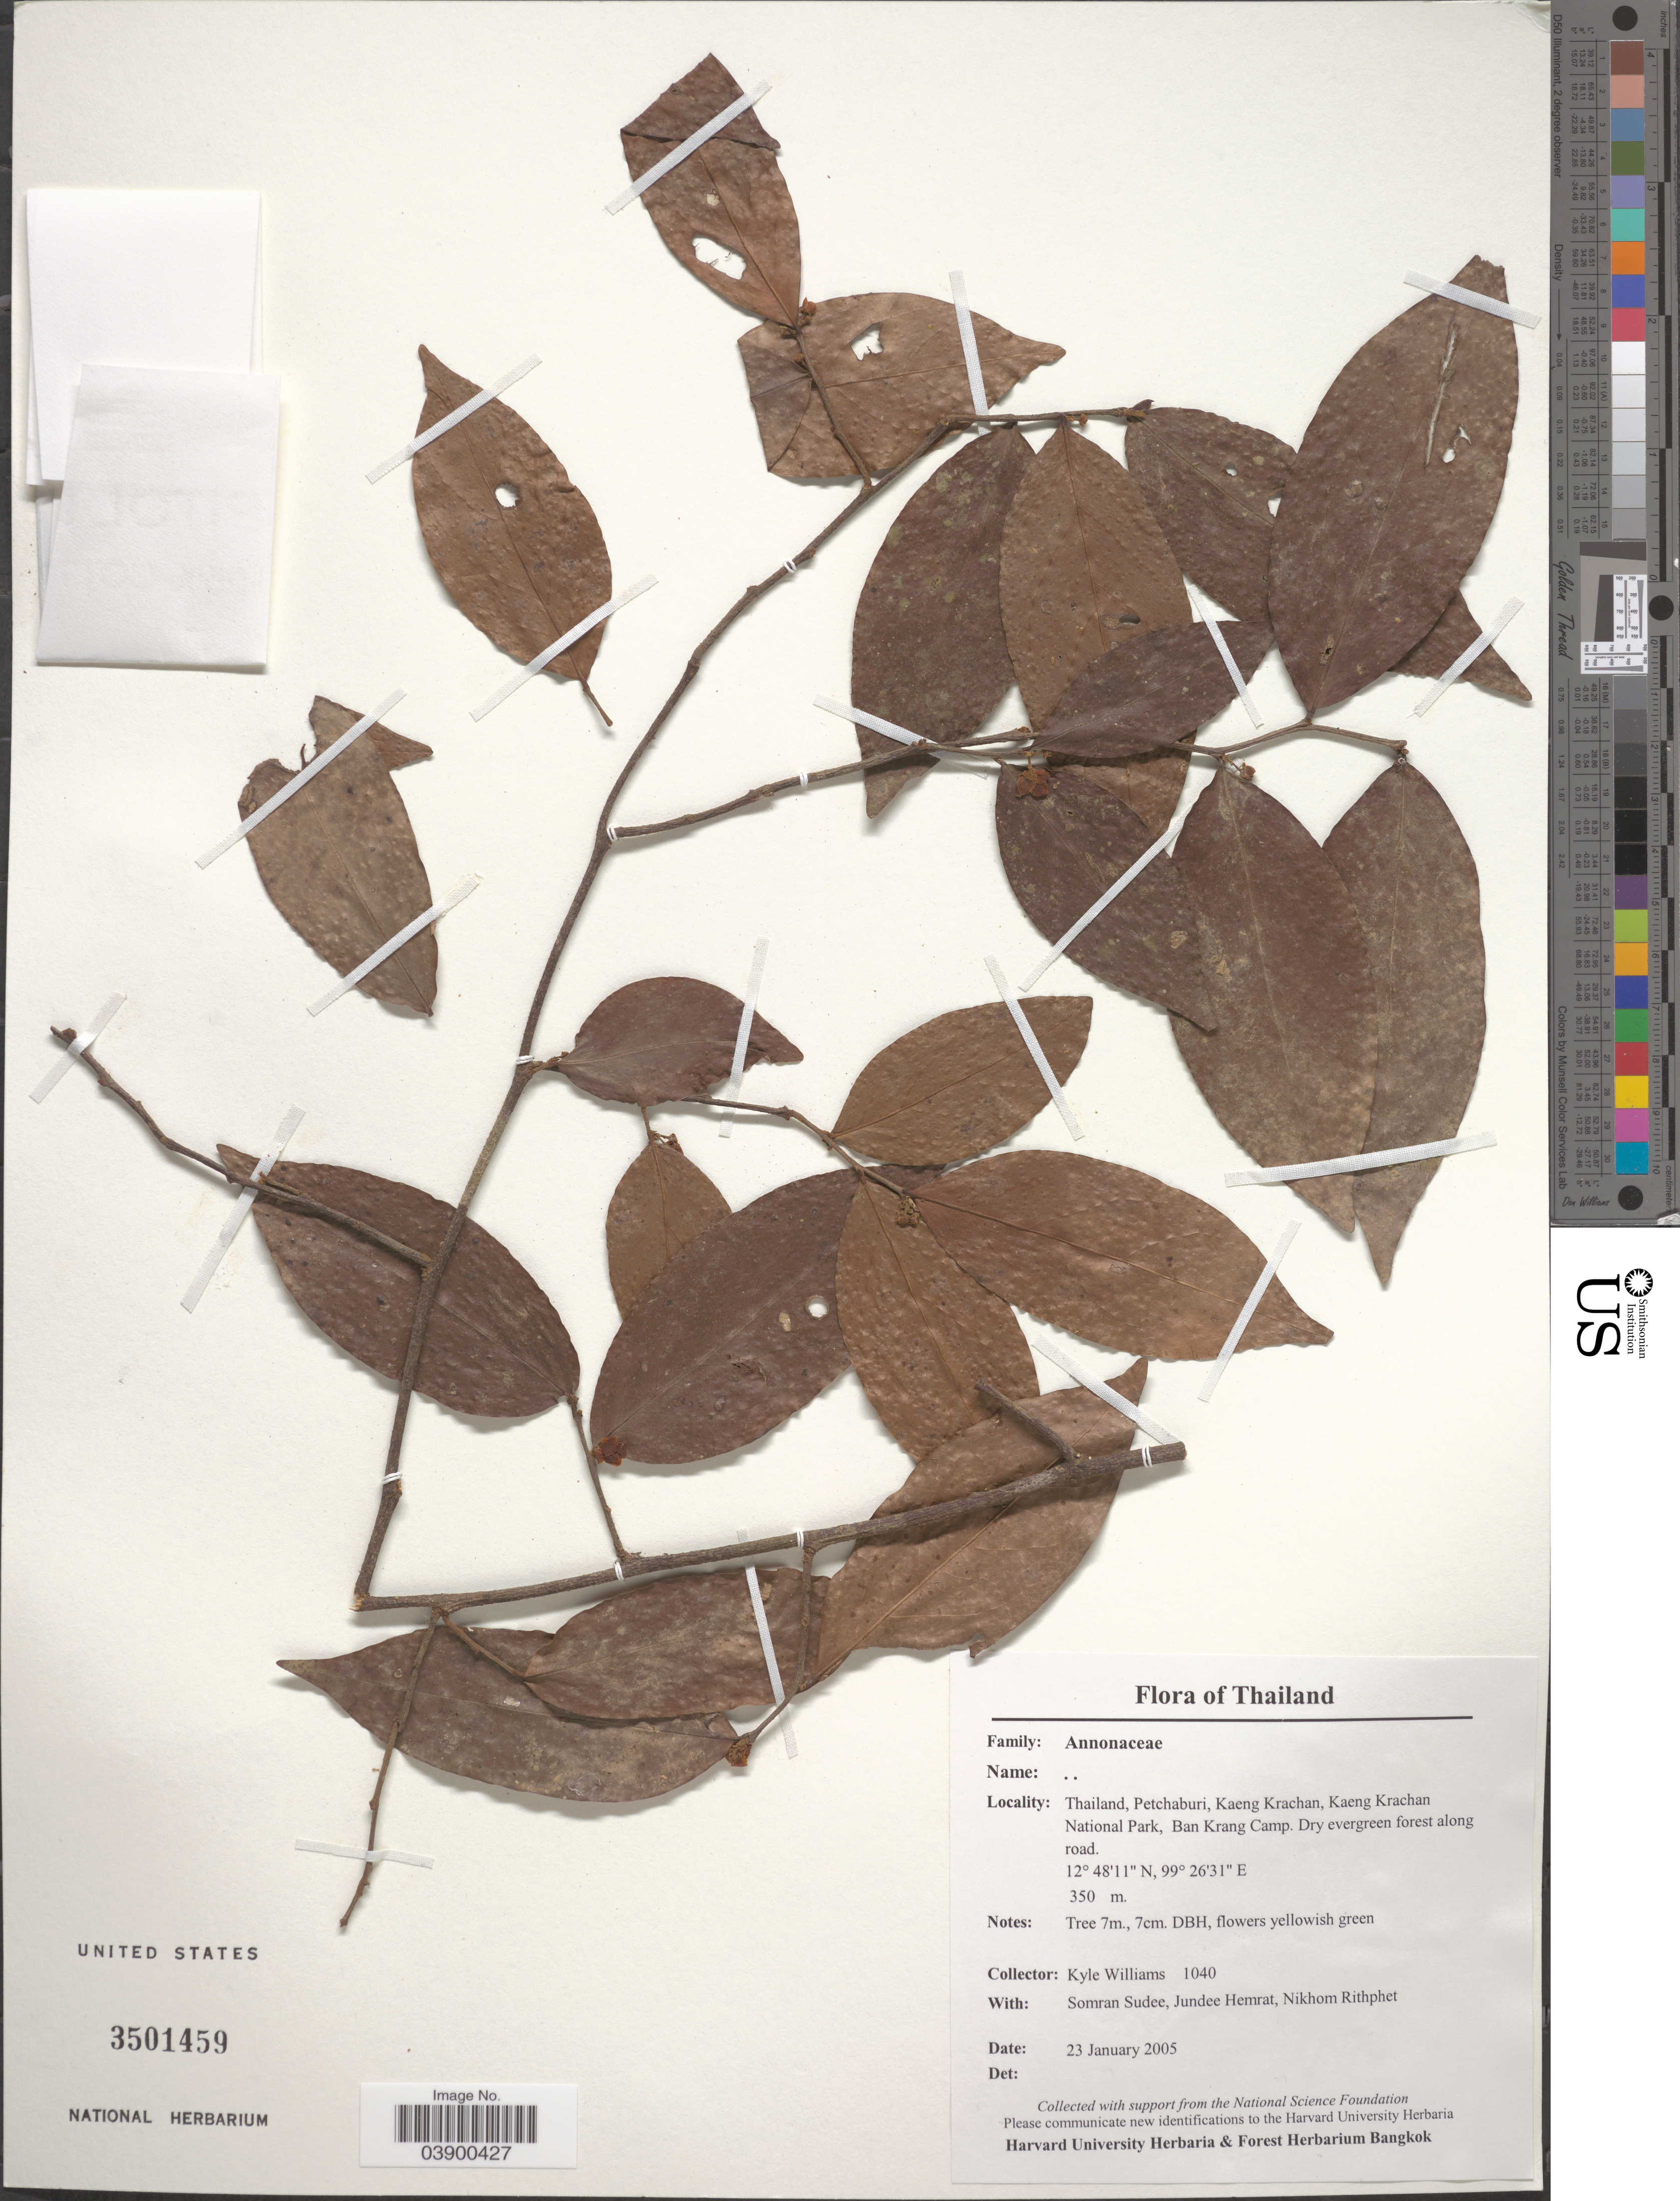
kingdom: Plantae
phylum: Tracheophyta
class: Magnoliopsida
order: Magnoliales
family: Annonaceae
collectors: K. J. Williams, S. Sudee, J. Hemrat & N. Rithphet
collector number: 1040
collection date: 2005-01-23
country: Thailand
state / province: Phetchaburi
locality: Petchaburi, Kaeng Krachan, Kaeng Krachan National Park, Ban Krang Camp.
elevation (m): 350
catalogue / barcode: US 3501459